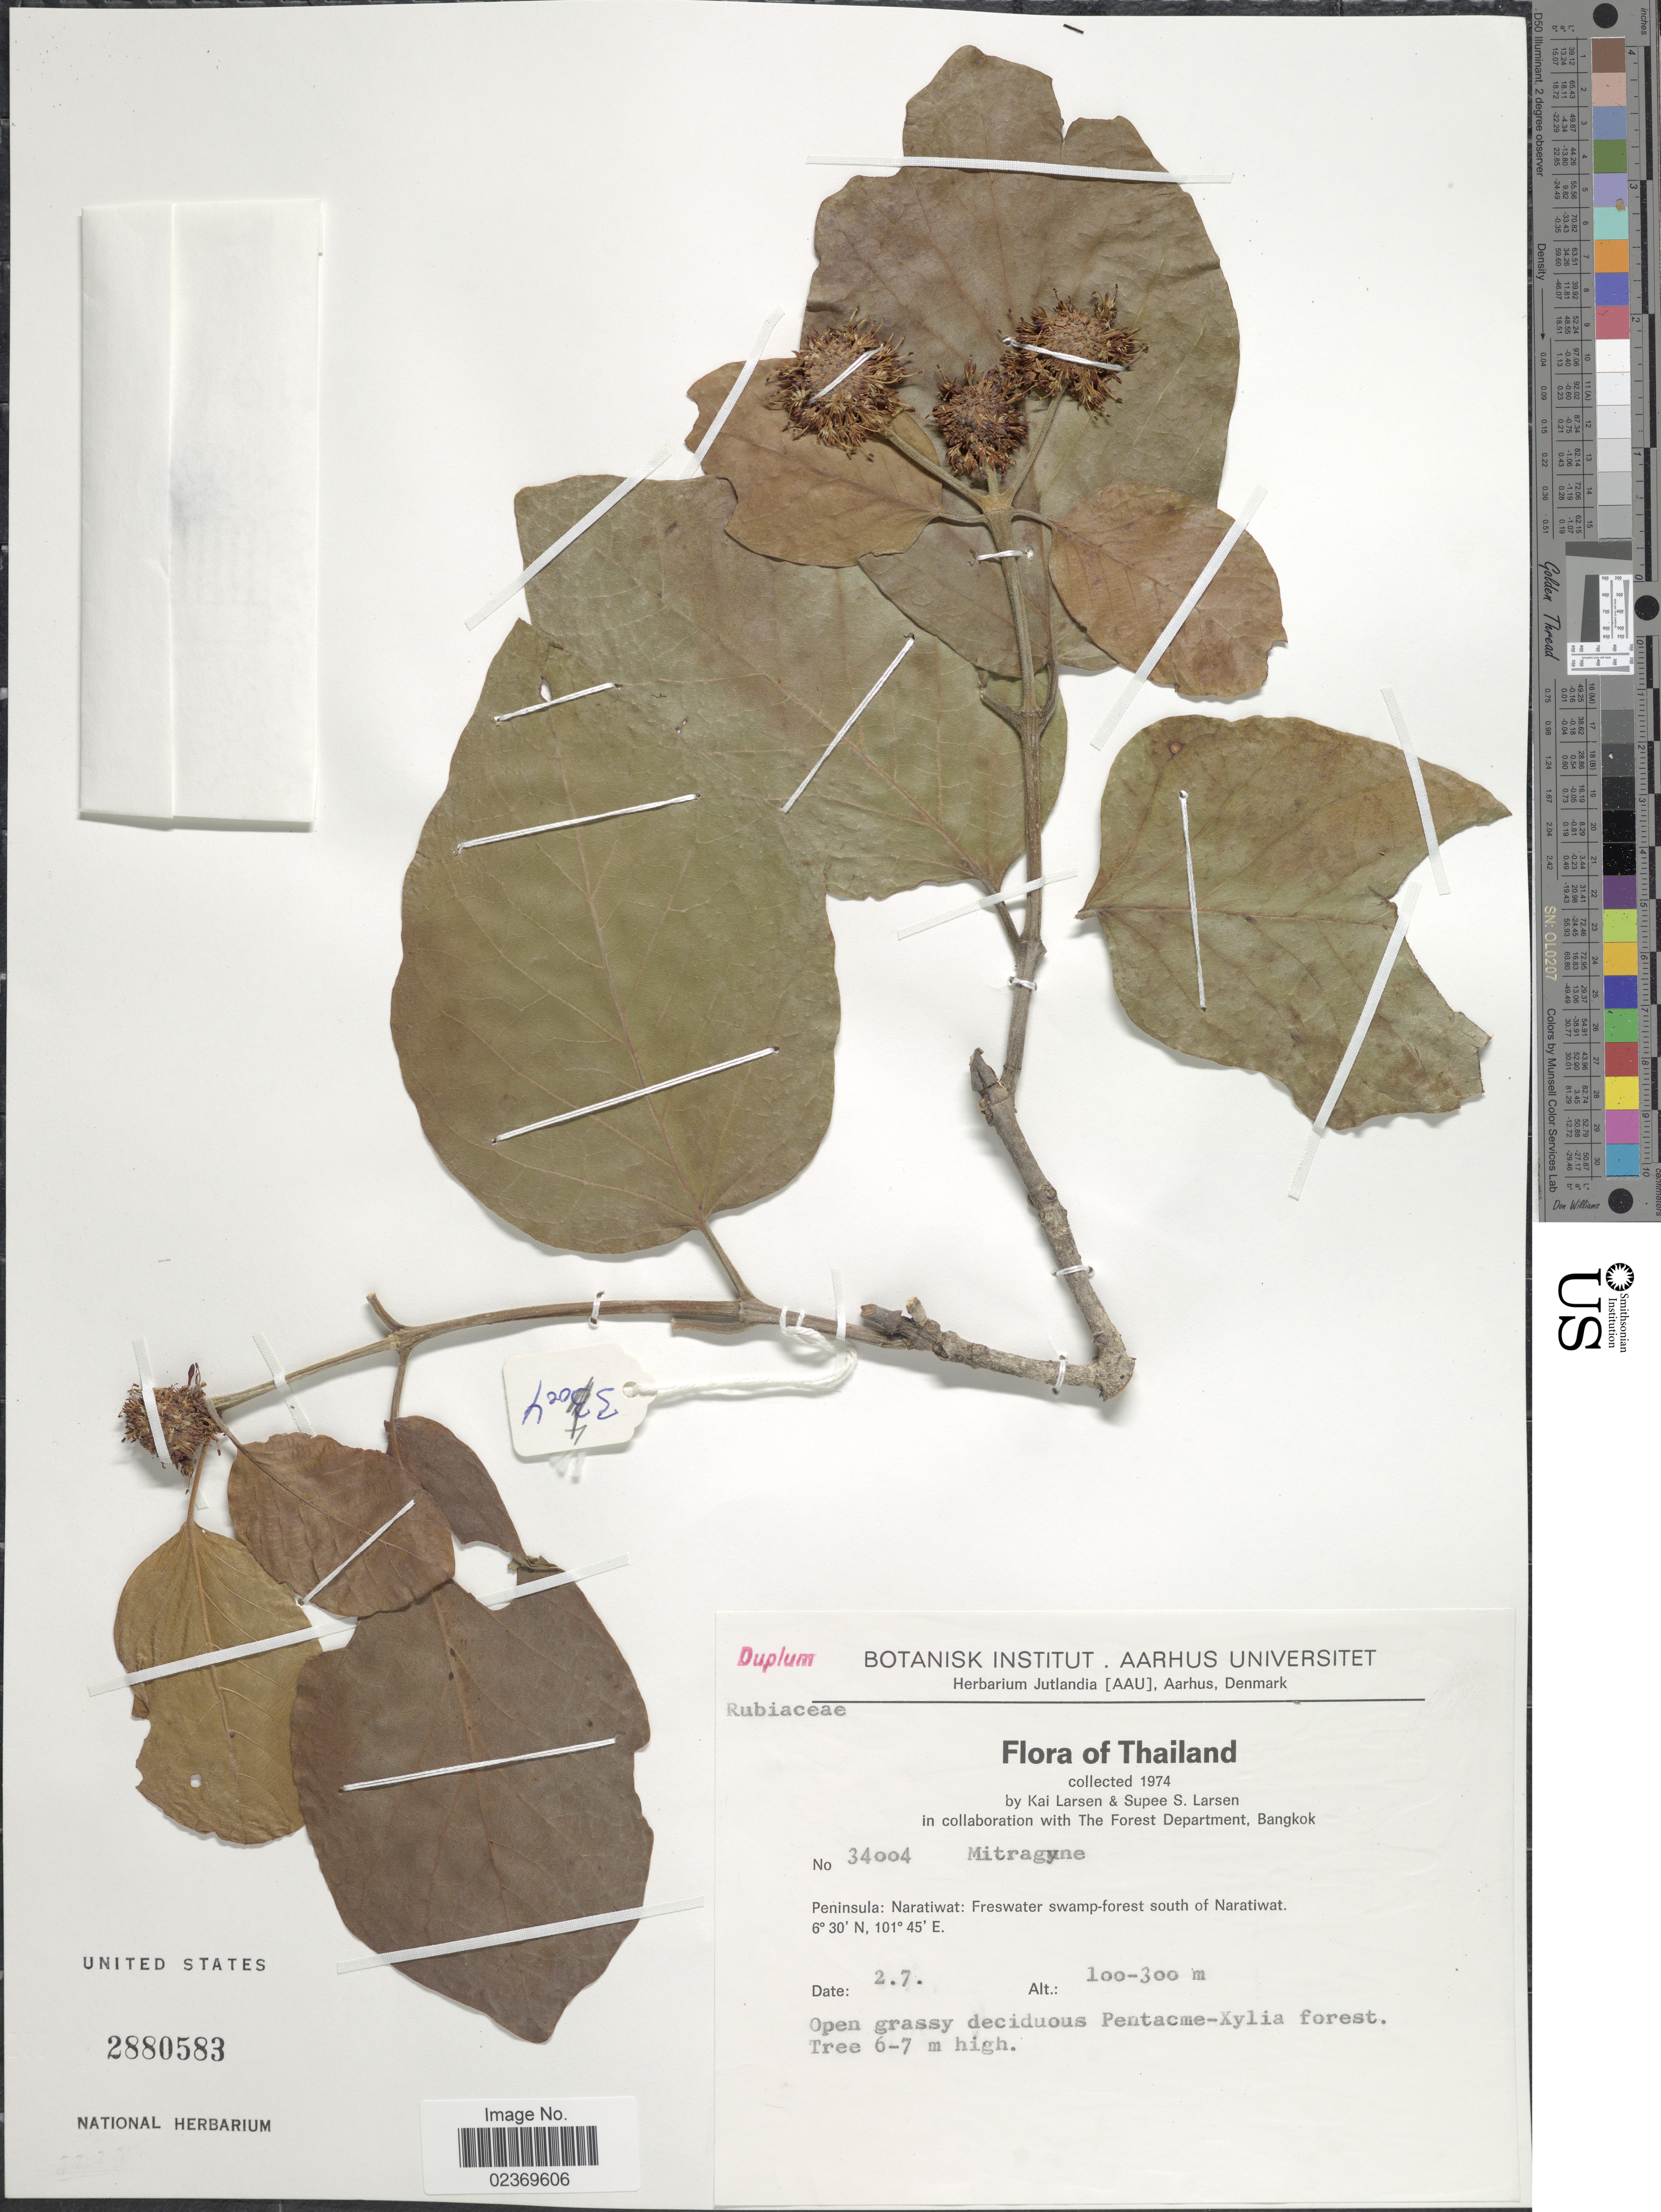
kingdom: Plantae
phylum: Tracheophyta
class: Magnoliopsida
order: Gentianales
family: Rubiaceae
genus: Mitragyna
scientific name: Mitragyna sp.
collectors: K. Larsen & S. Larsen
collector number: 34004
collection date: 1974-07-02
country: Thailand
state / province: Narathiwat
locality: Peninsula: Naratiwat: Freswater swamp-forest south of Naratiwat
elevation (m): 100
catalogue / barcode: US 2880583